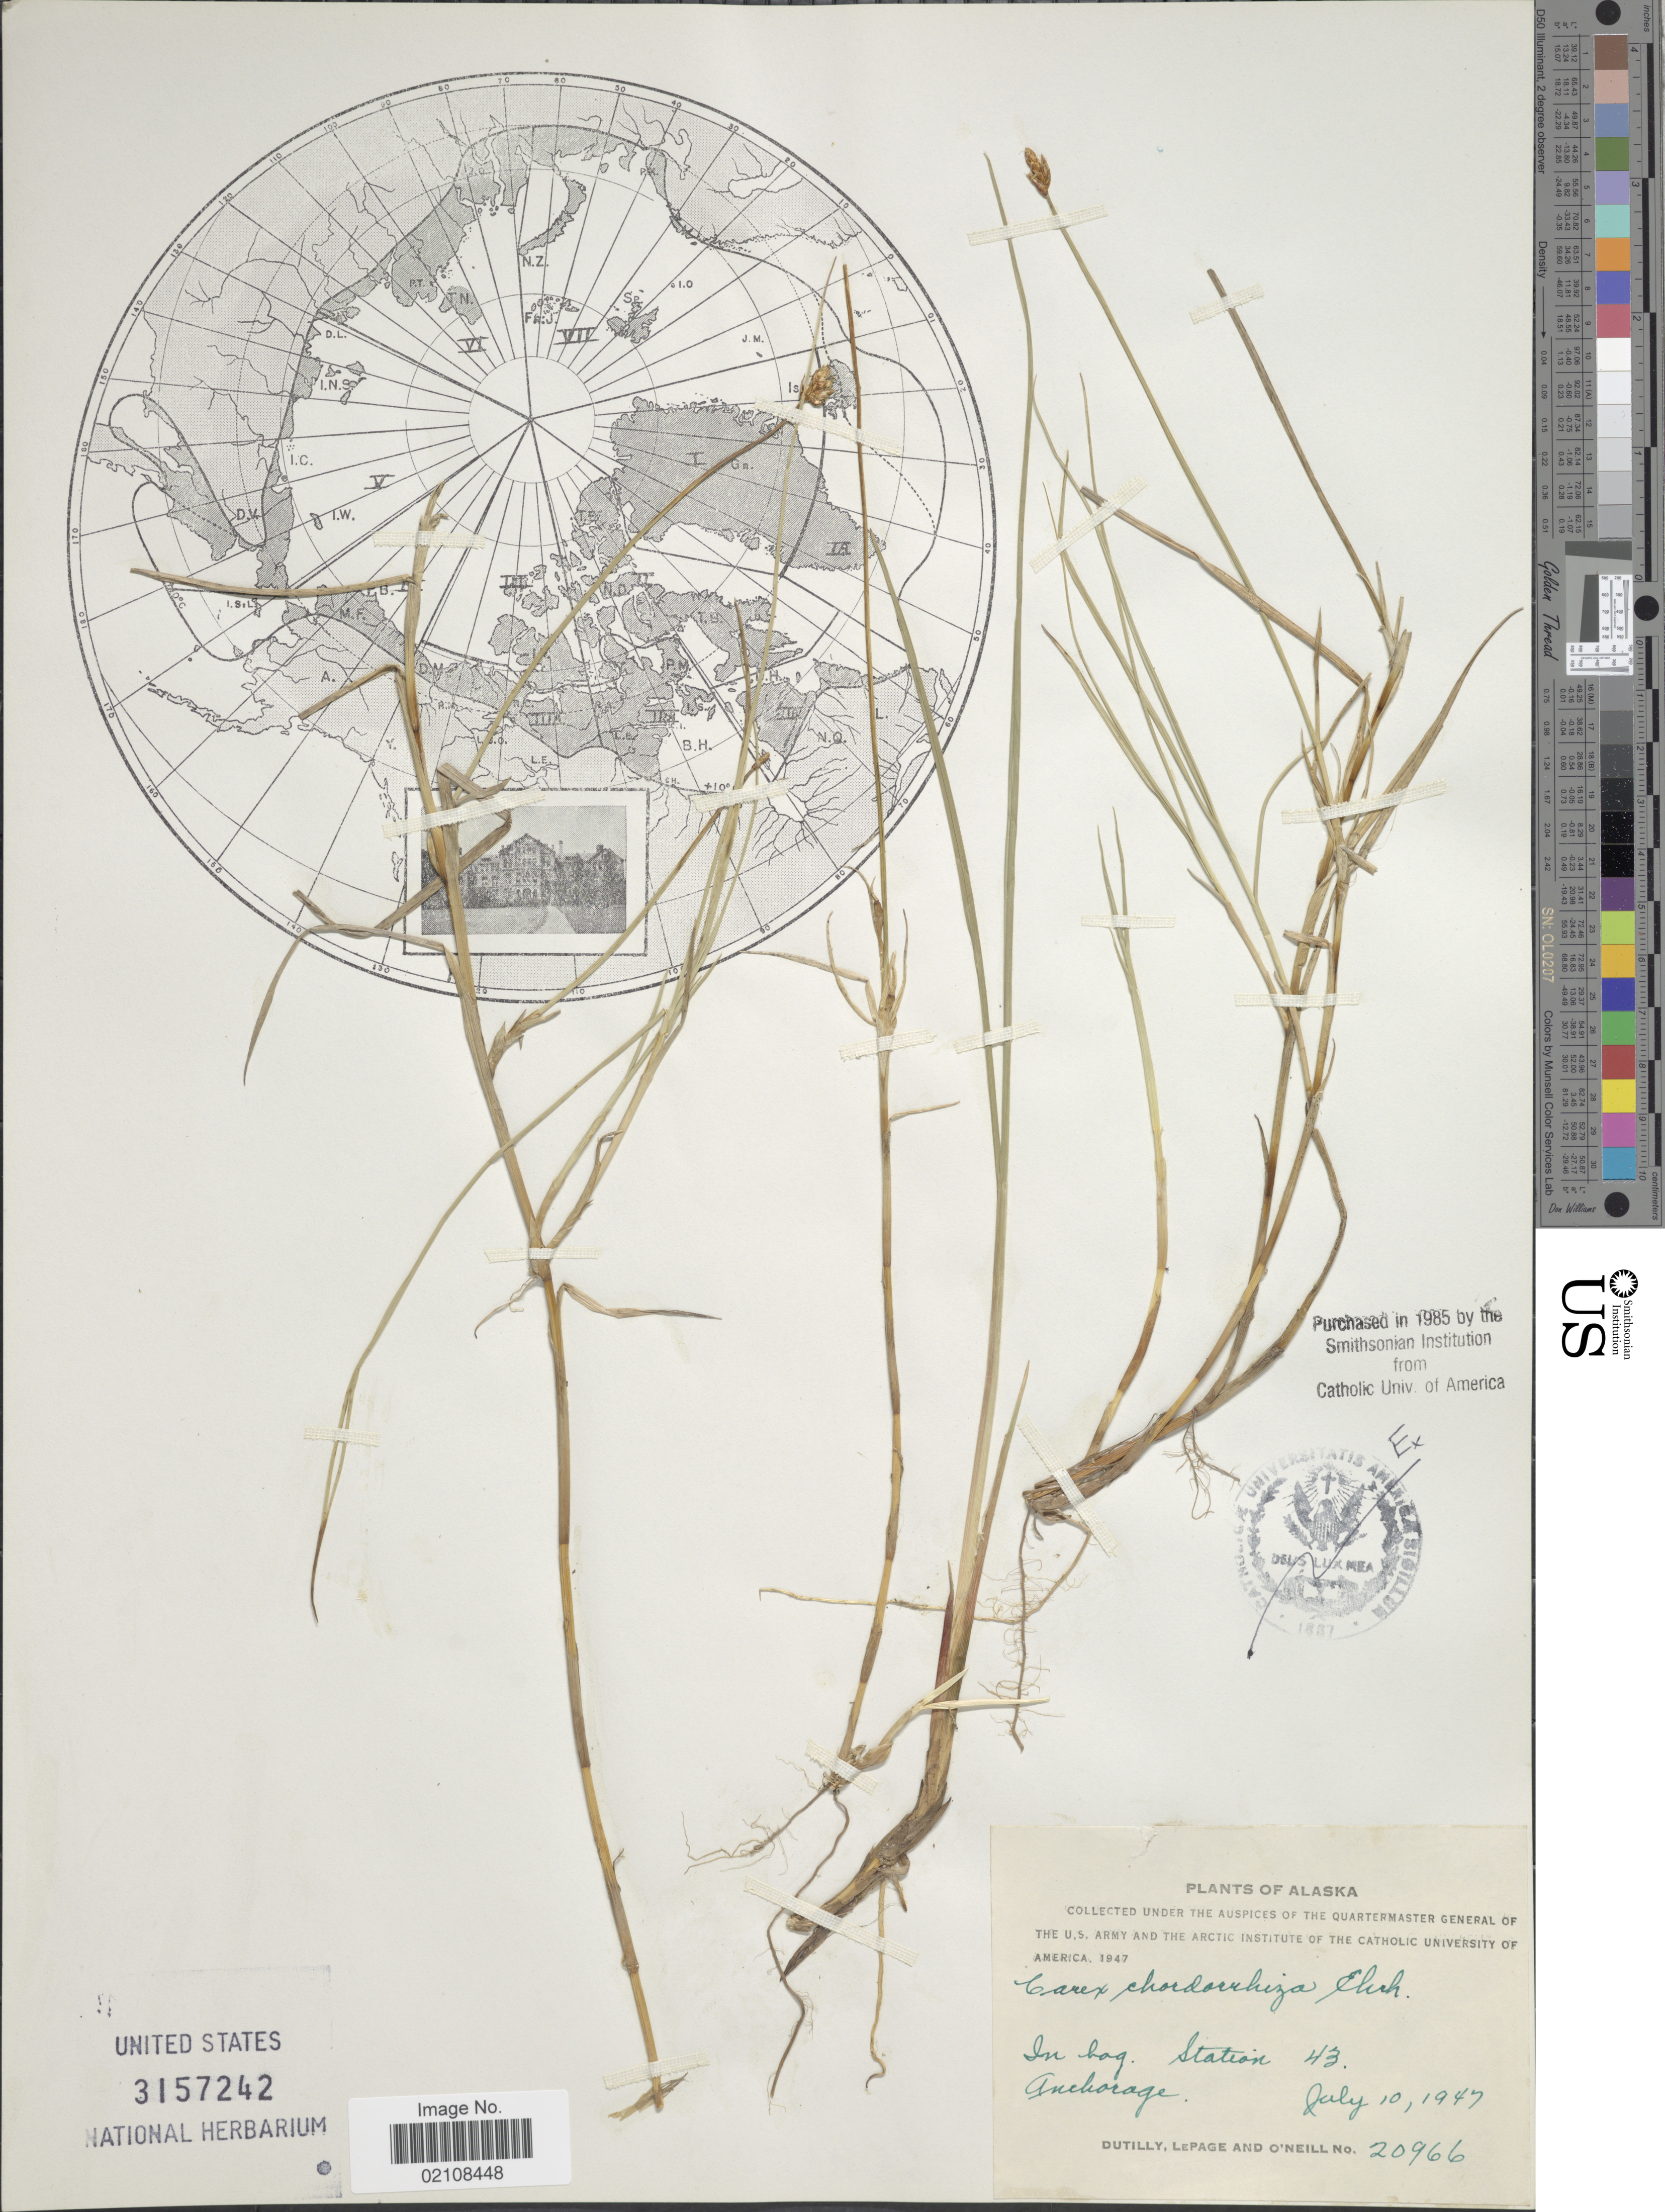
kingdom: Plantae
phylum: Tracheophyta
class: Liliopsida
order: Poales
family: Cyperaceae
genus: Carex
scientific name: Carex chordorrhiza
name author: L. f.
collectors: -. Dutilly, -. LePage & O' Neill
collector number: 20966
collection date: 1947-07-10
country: United States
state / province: Alaska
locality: In bog. Station 43. Anchorage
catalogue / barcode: US 3157242